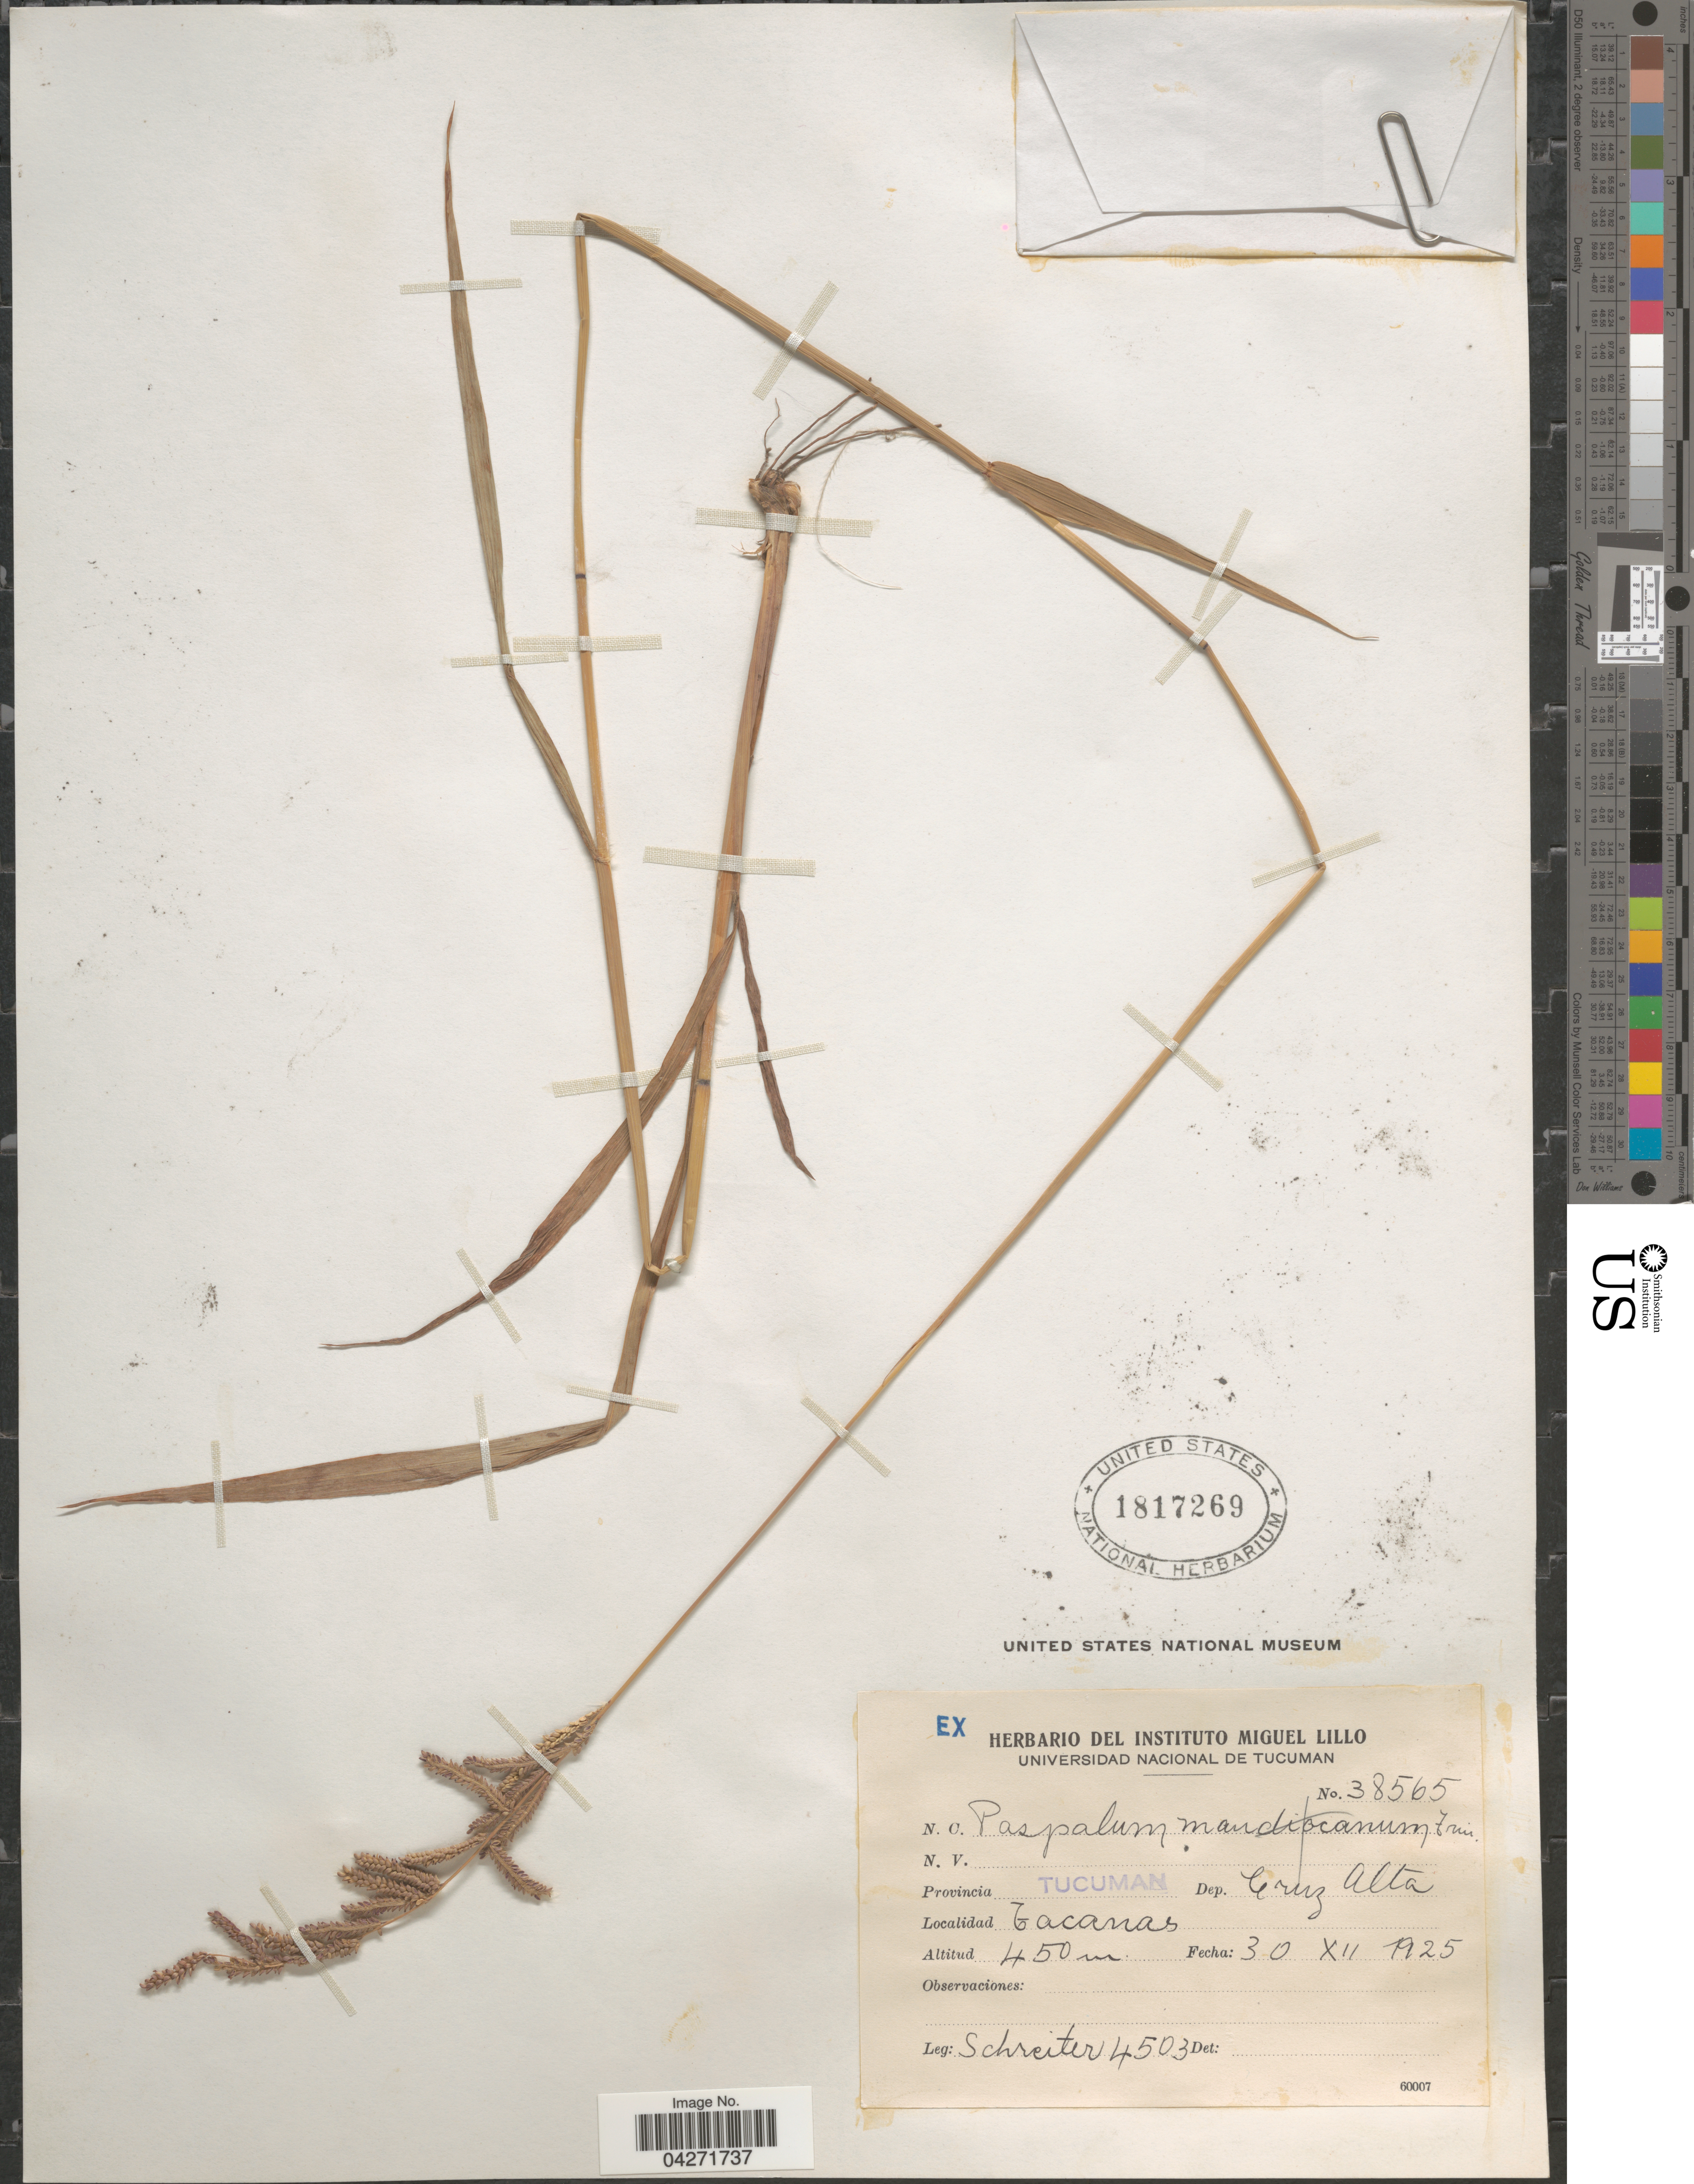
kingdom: Plantae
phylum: Tracheophyta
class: Liliopsida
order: Poales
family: Poaceae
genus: Paspalum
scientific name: Paspalum malacophyllum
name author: Trin.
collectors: -. Schreiter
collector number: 4503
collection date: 1925-12-30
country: Argentina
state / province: Tucuman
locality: Dep. Cruz Alta. Tacanas.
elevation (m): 450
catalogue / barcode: US 1817269